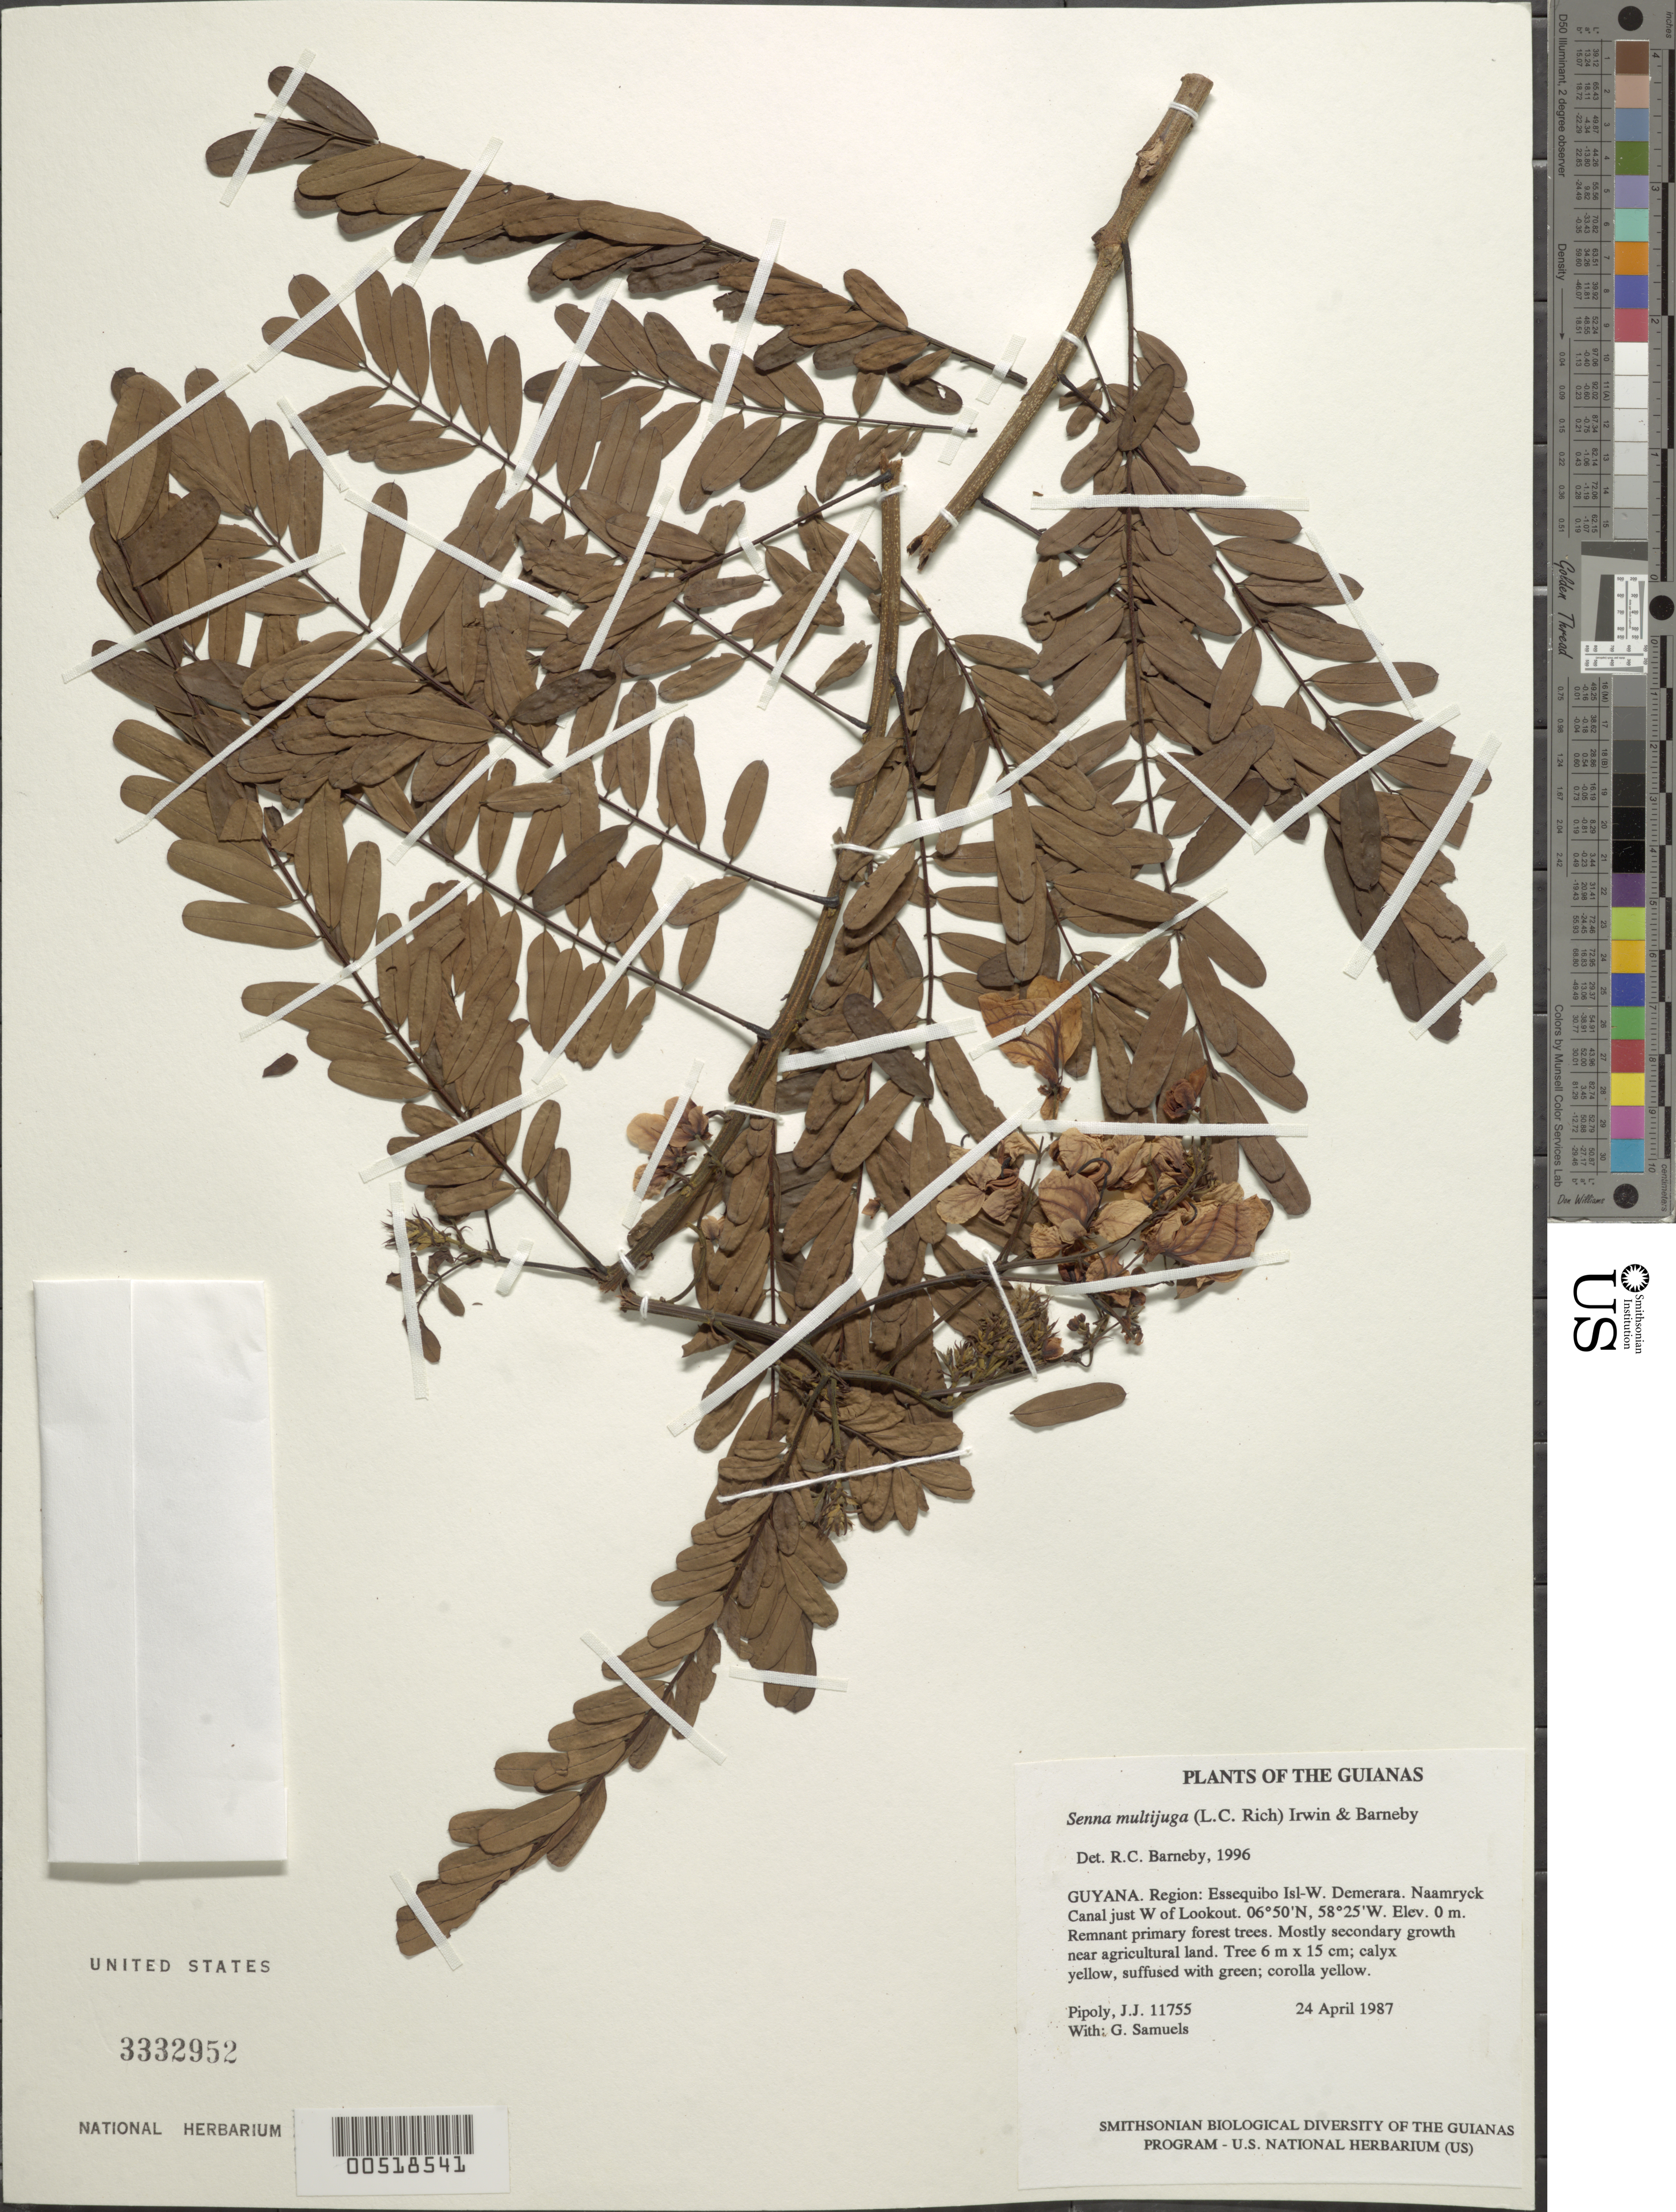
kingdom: Plantae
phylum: Tracheophyta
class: Magnoliopsida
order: Fabales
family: Fabaceae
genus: Senna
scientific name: Senna multijuga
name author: (Rich.) H.S. Irwin & Barneby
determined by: Neill, David Alan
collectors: J. J. Pipoly & G. Bacchus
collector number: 11755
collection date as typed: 24 April 1987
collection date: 1987-04-24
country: Guyana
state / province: Essequibo Isl-W. Demerara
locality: Naamryck Canal just W of Lookout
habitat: Remnant primary forest trees. Mostly secondary growth near agricultural land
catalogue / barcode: US 3332952